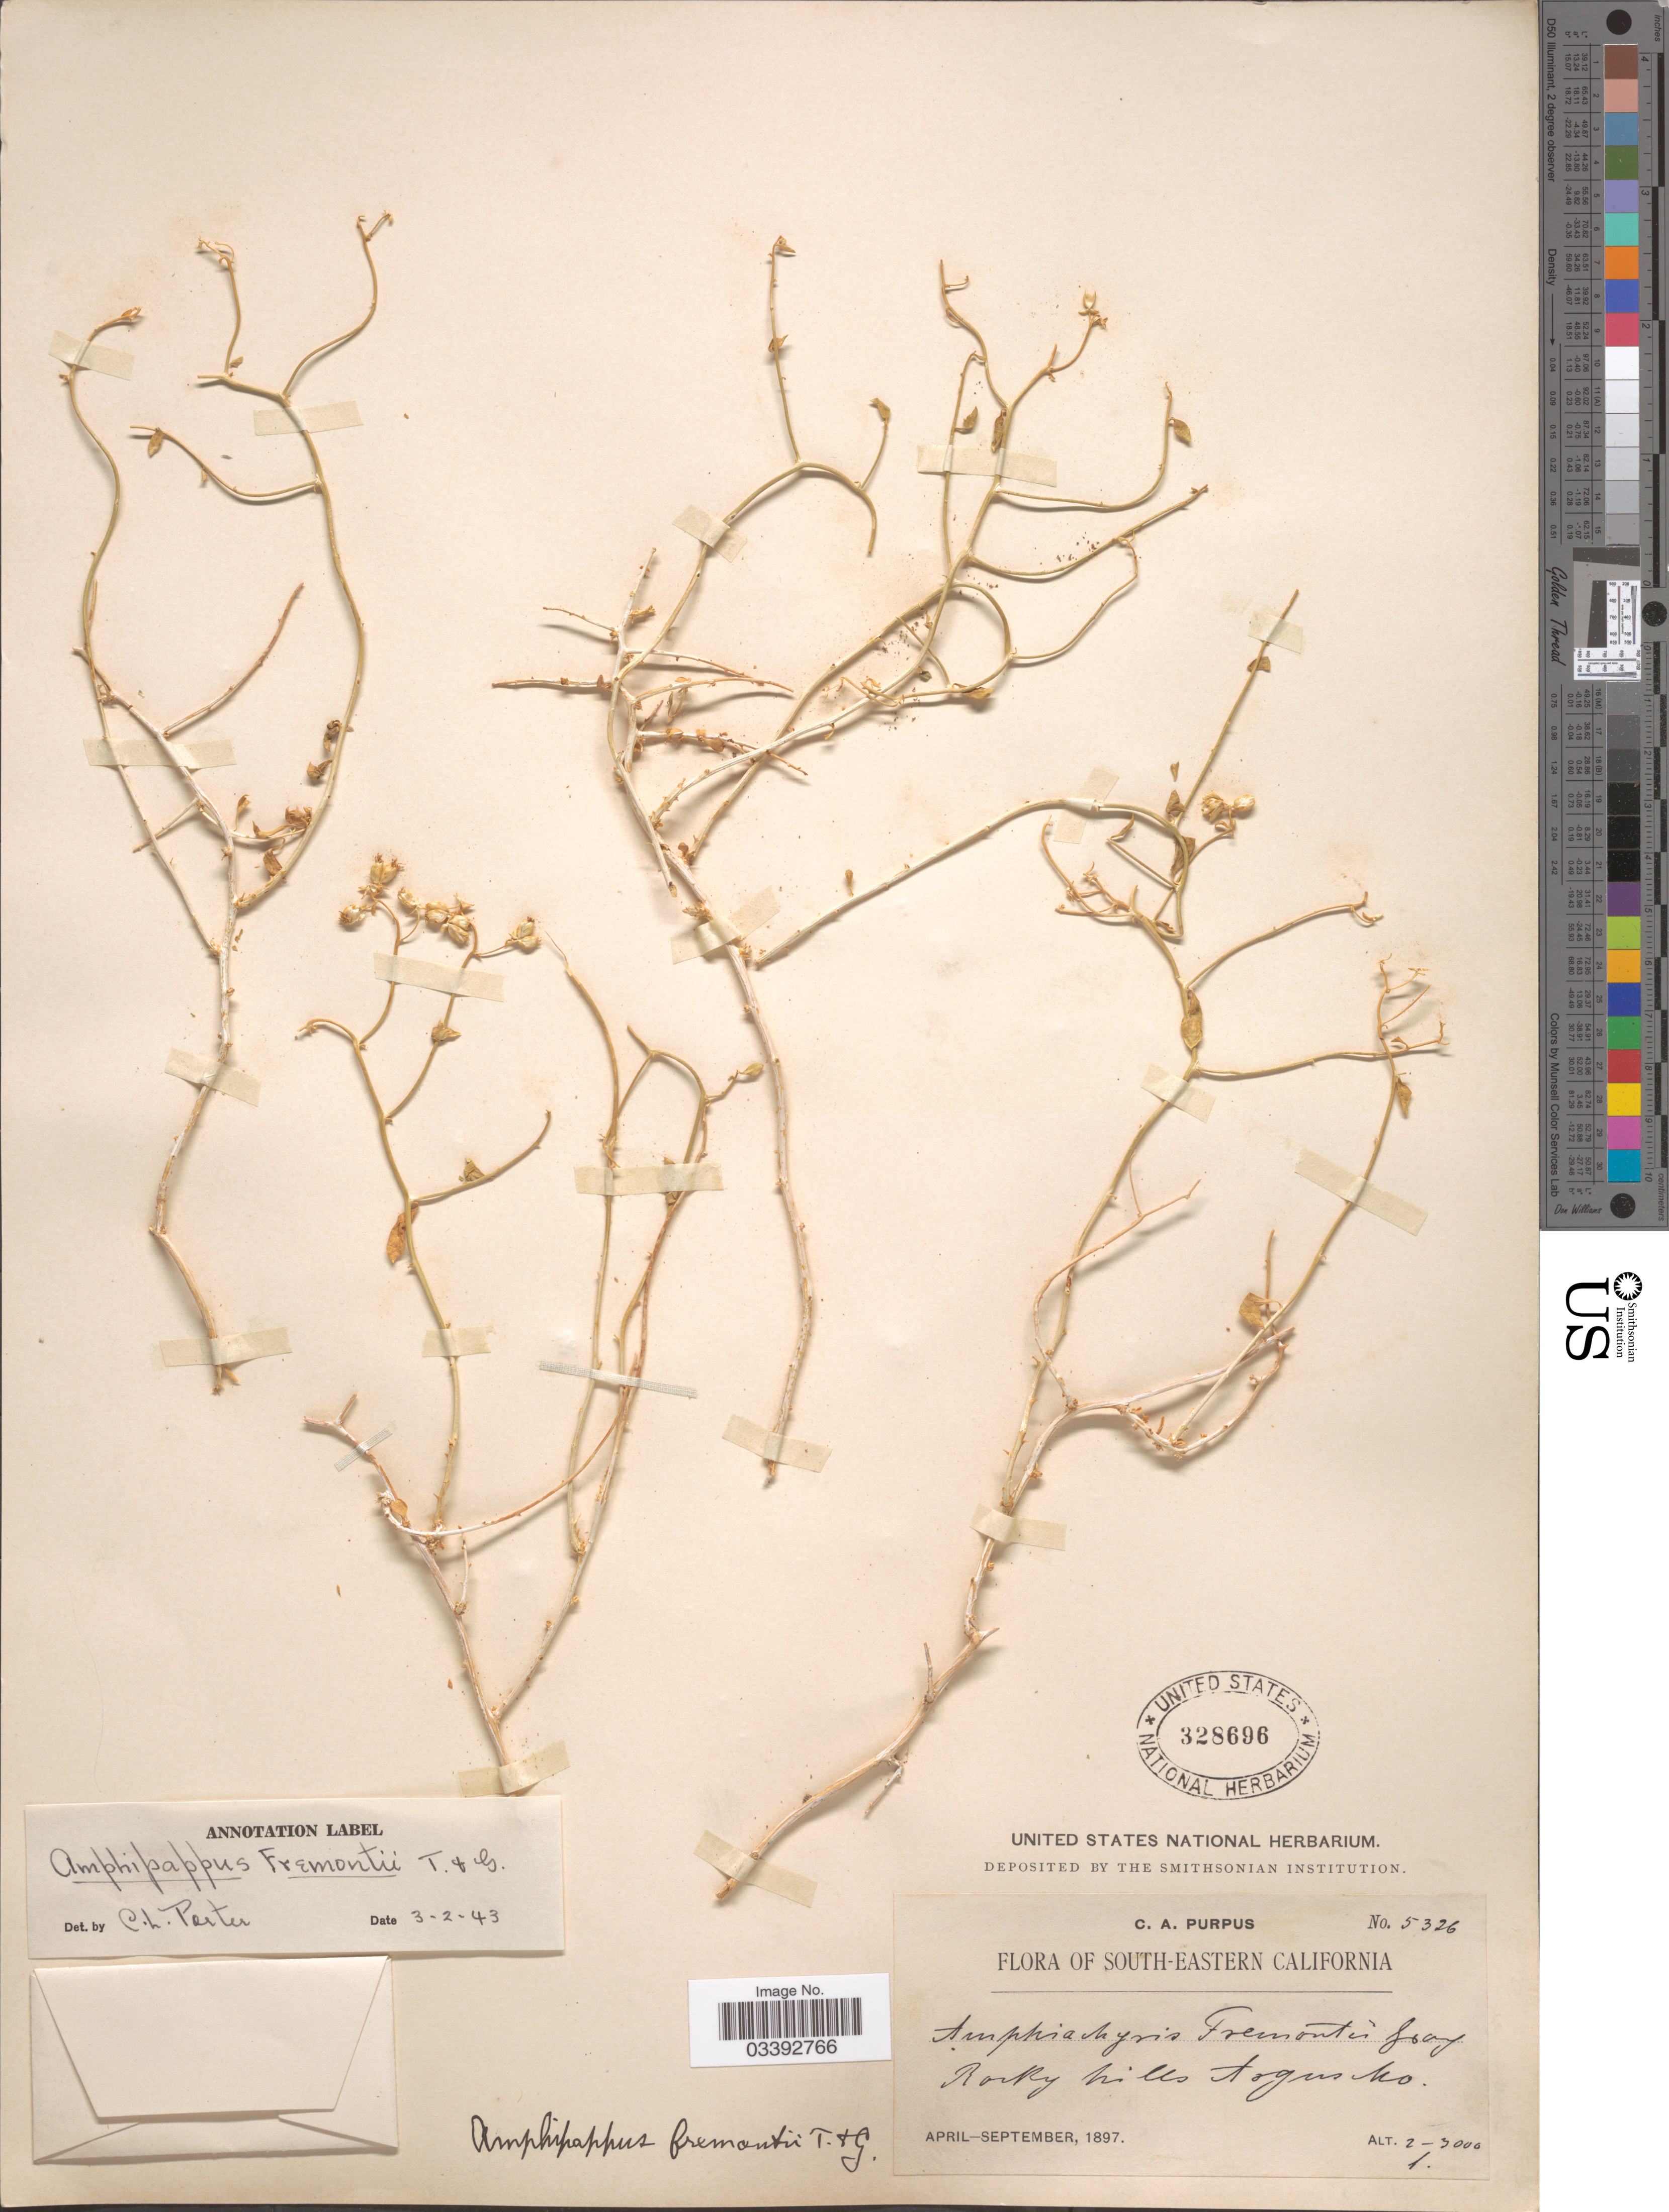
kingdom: Plantae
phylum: Tracheophyta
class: Magnoliopsida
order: Asterales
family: Asteraceae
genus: Amphipappus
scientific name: Amphipappus fremontii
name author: Torr. & A. Gray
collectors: C. A. Purpus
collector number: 5326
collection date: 1897-04/1897-09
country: United States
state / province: California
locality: South-Eastern California. Rocky hills Argus Mo.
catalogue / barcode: US 328696